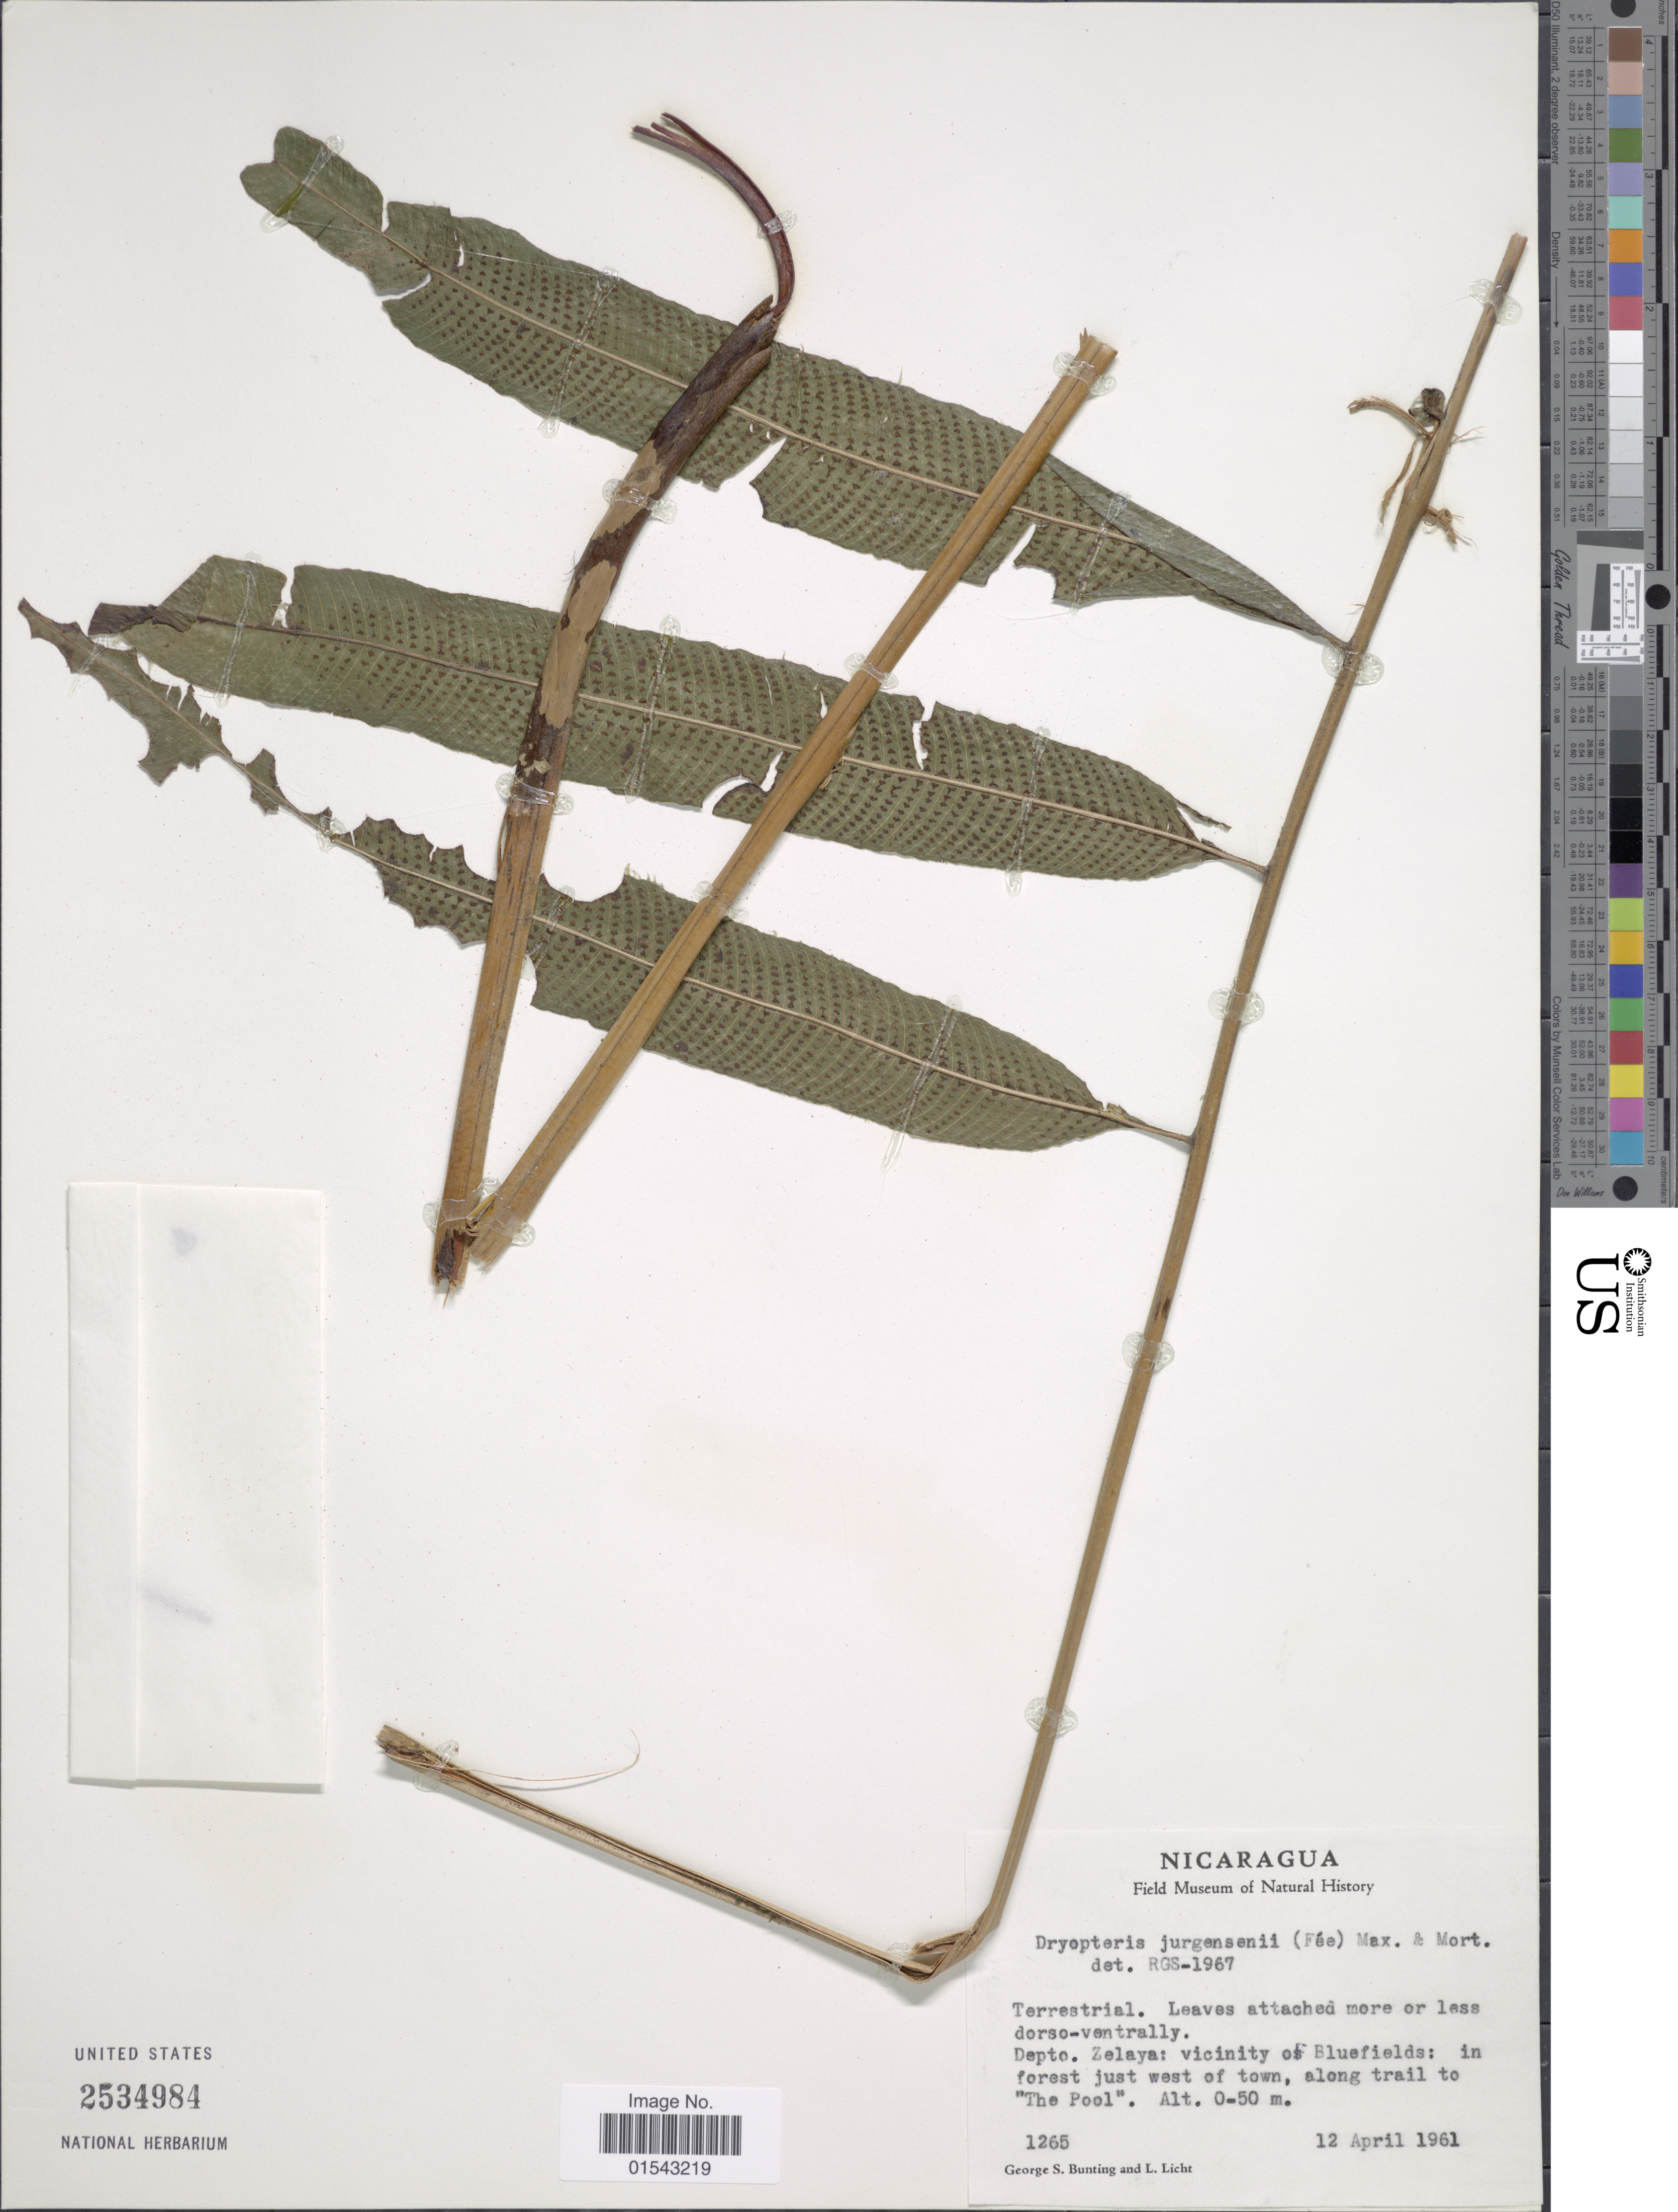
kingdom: Plantae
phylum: Tracheophyta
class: Polypodiopsida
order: Polypodiales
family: Thelypteridaceae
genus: Meniscium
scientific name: Meniscium falcatum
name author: Liebm.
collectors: G. S. Bunting & L. Licht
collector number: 1265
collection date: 1961-04-12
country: Nicaragua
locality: Depto. Zelaya: vicinity of Bluefields: in forest just west of town, along trail to The Pool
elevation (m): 0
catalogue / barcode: US 2534984